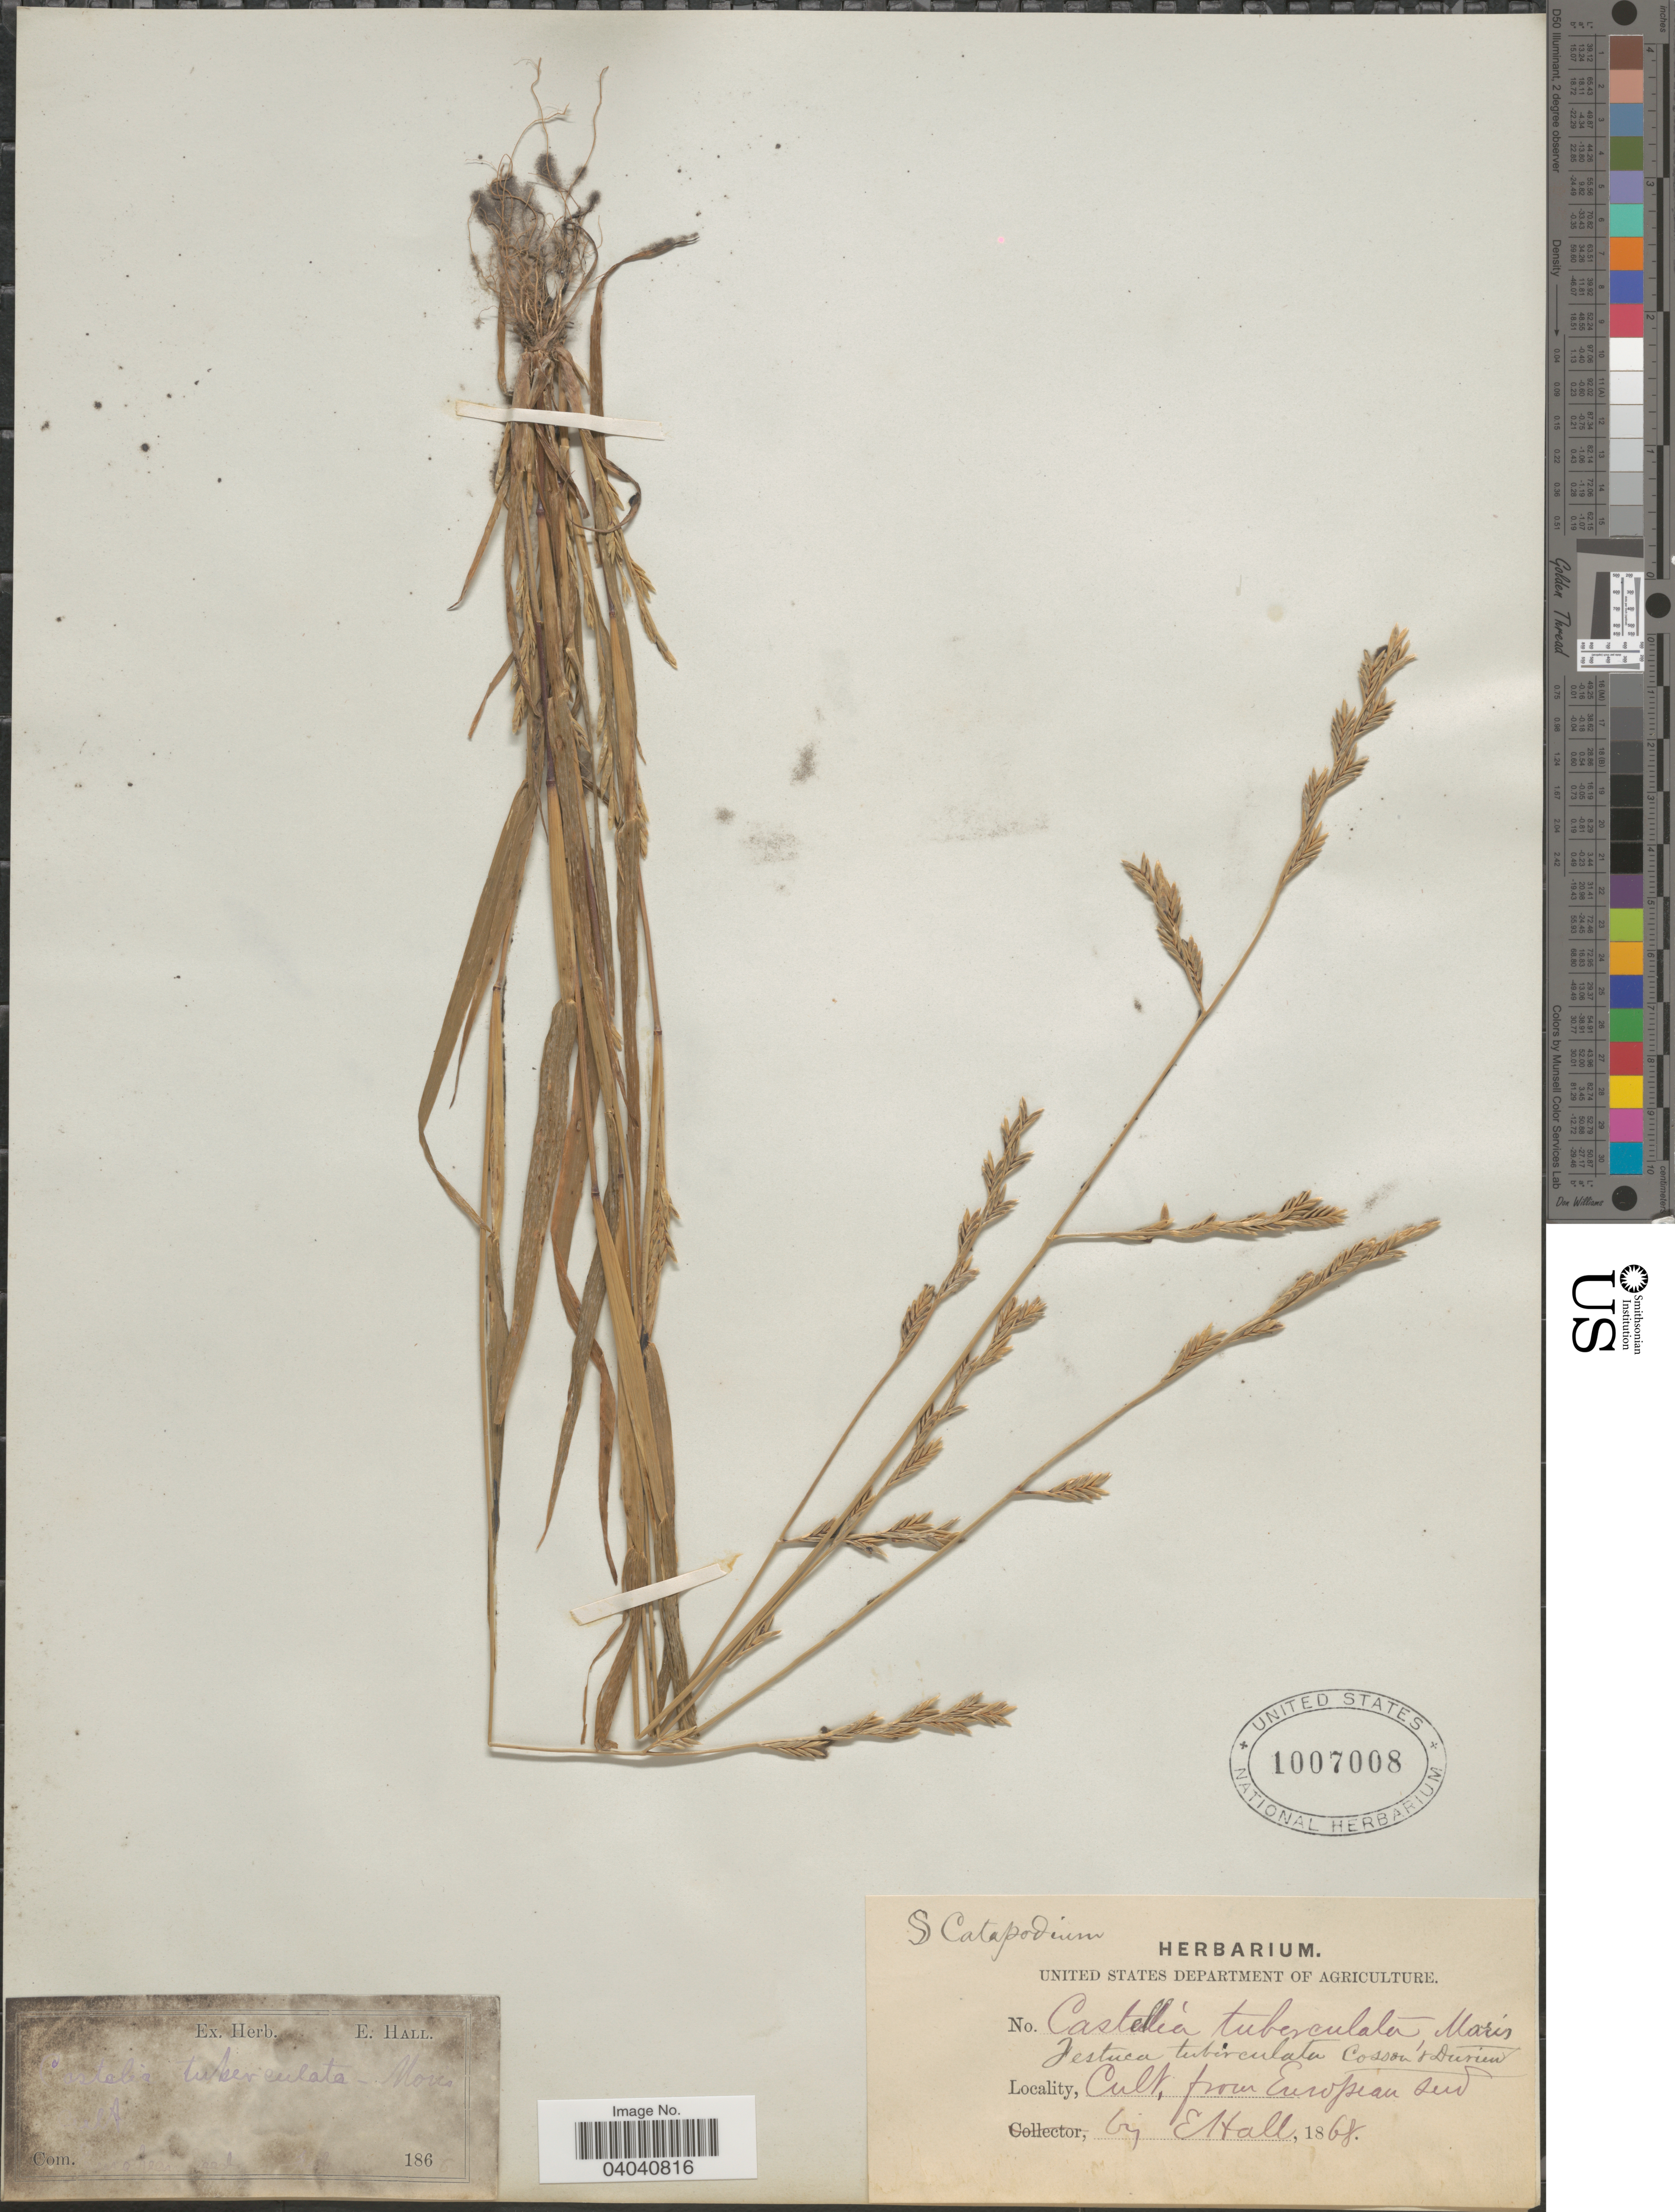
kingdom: Plantae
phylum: Tracheophyta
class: Liliopsida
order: Poales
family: Poaceae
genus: Castellia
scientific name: Castellia tuberculosa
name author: (Moris) Bor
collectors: E. Hall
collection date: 1868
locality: European.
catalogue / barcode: US 1007008